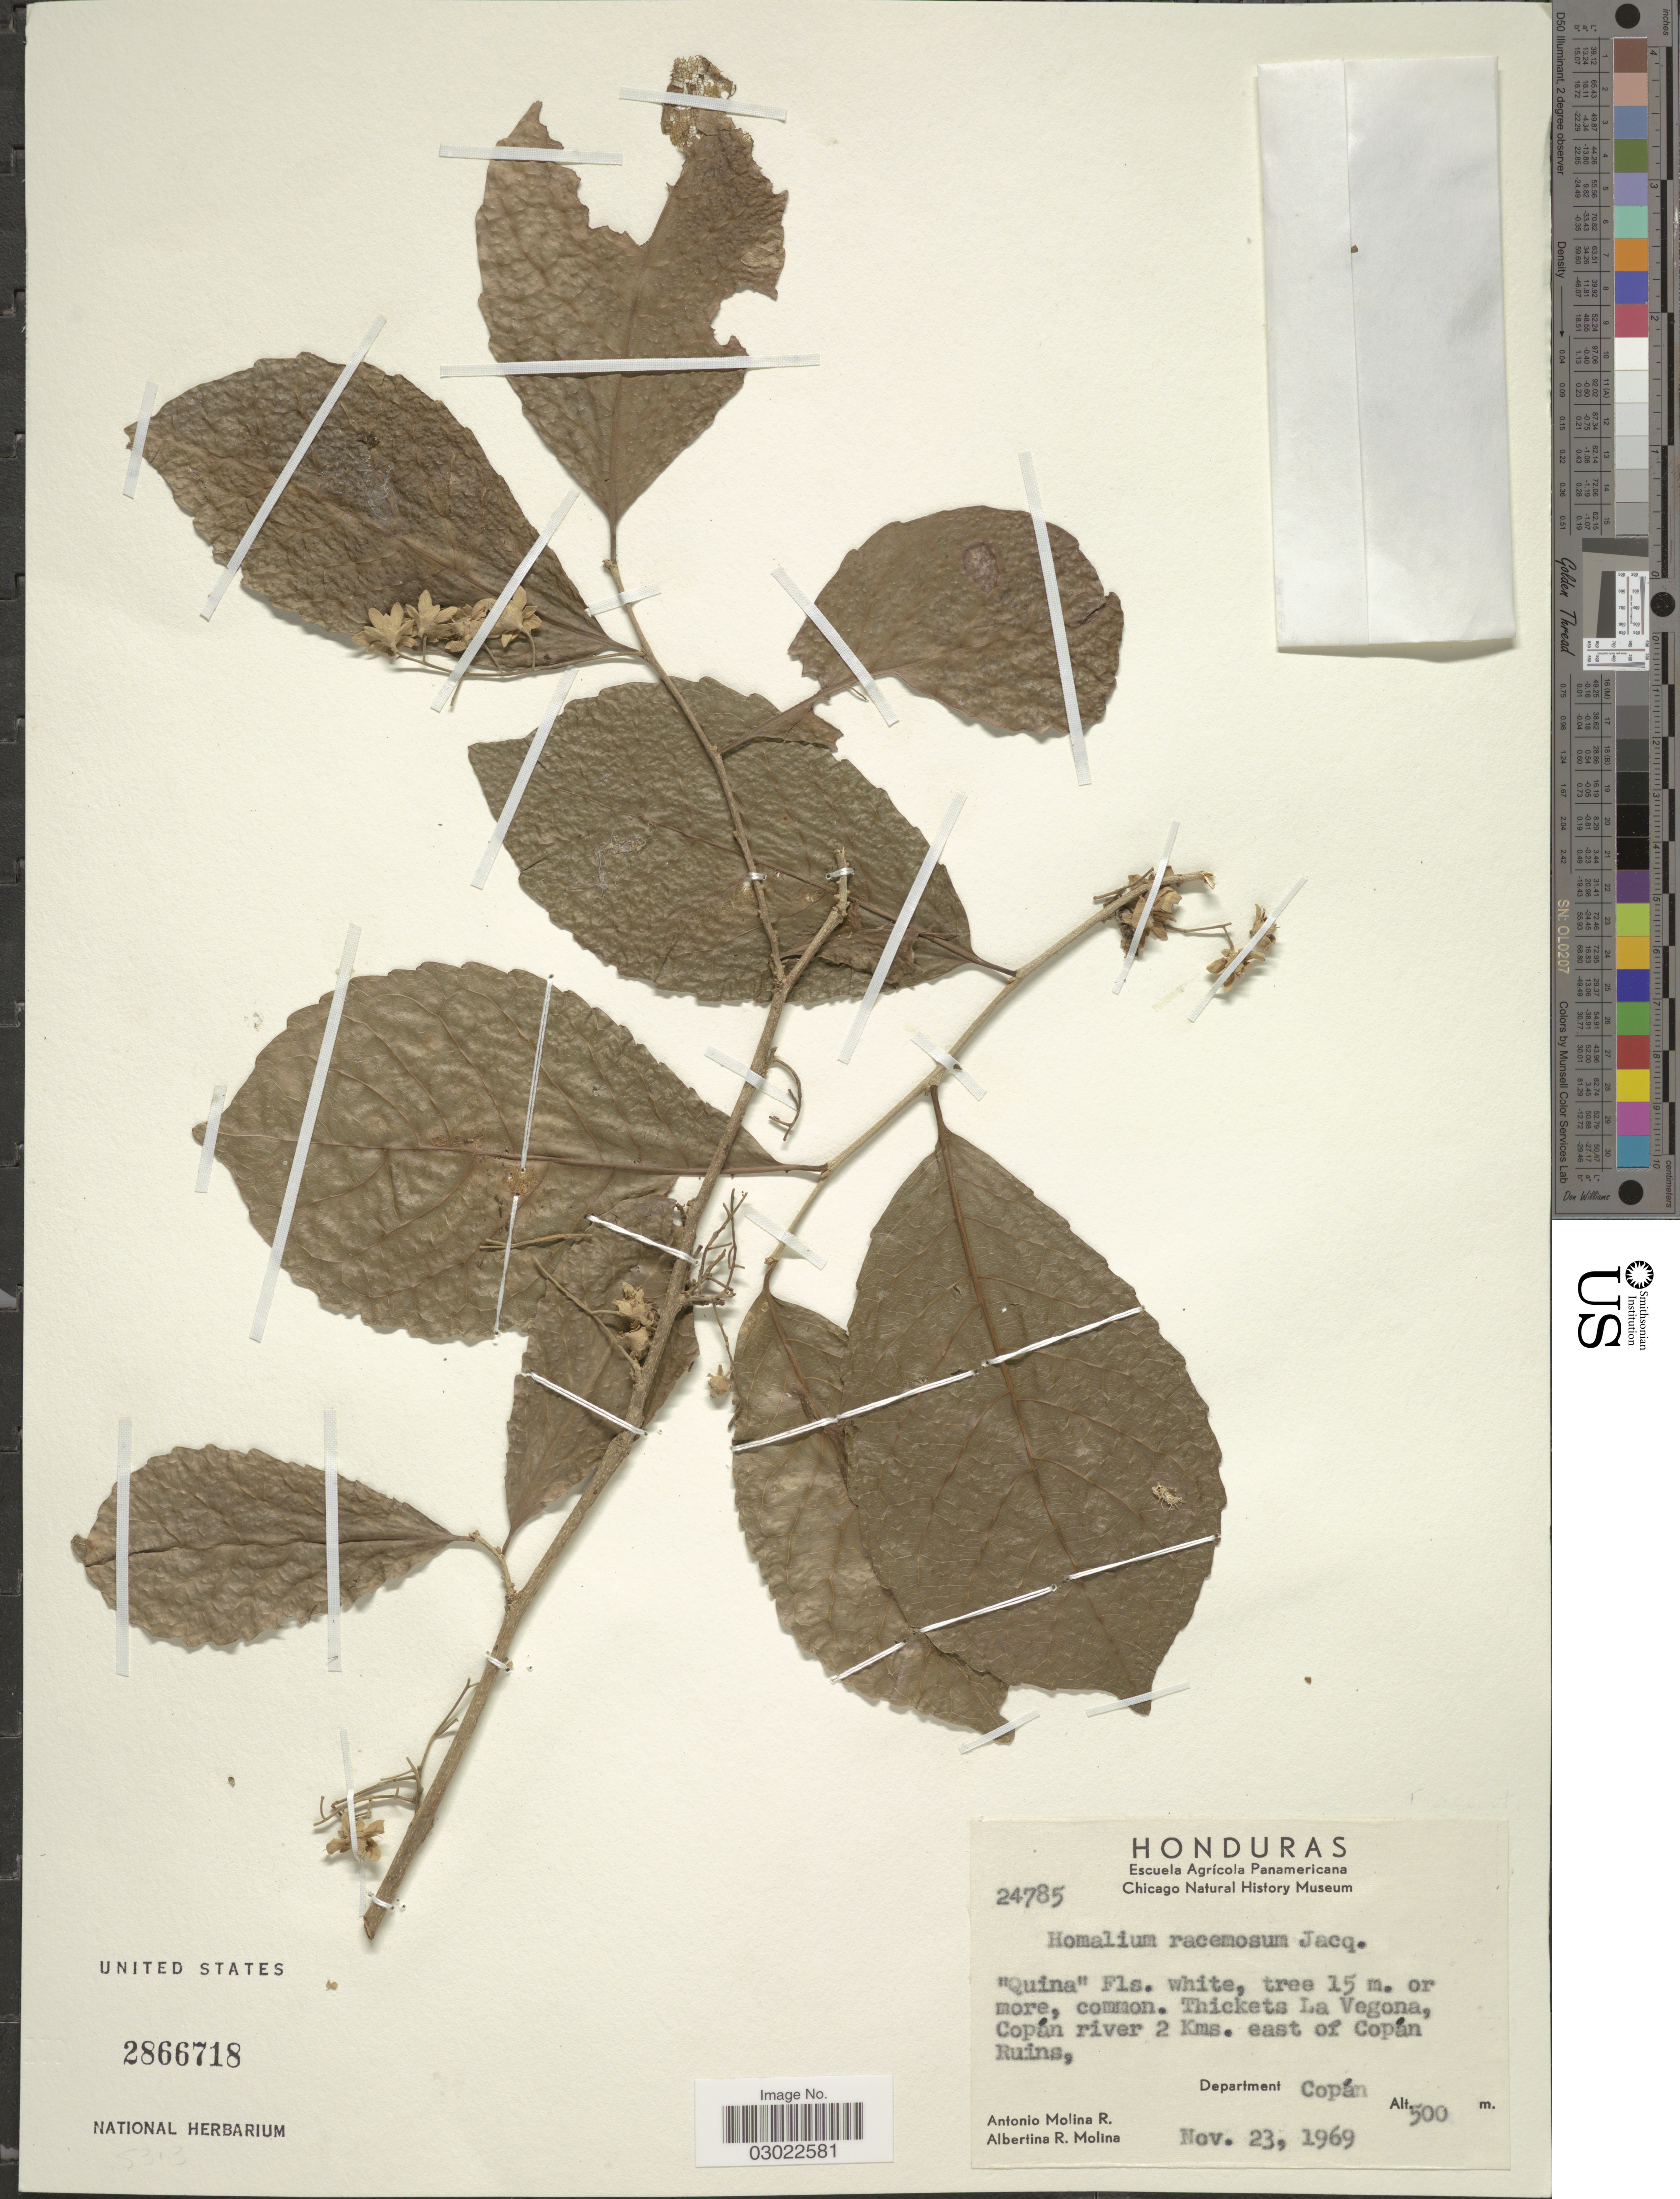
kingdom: Plantae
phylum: Tracheophyta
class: Magnoliopsida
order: Malpighiales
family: Salicaceae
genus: Homalium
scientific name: Homalium racemosum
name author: Jacq.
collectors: A. Molina R. & A. R. Molina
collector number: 24785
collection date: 1969-11-23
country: Honduras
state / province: Copán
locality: Thickets La Vegona, Copán river 2 Kms. east of Copán Ruins, Department Copán.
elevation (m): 500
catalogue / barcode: US 2866718